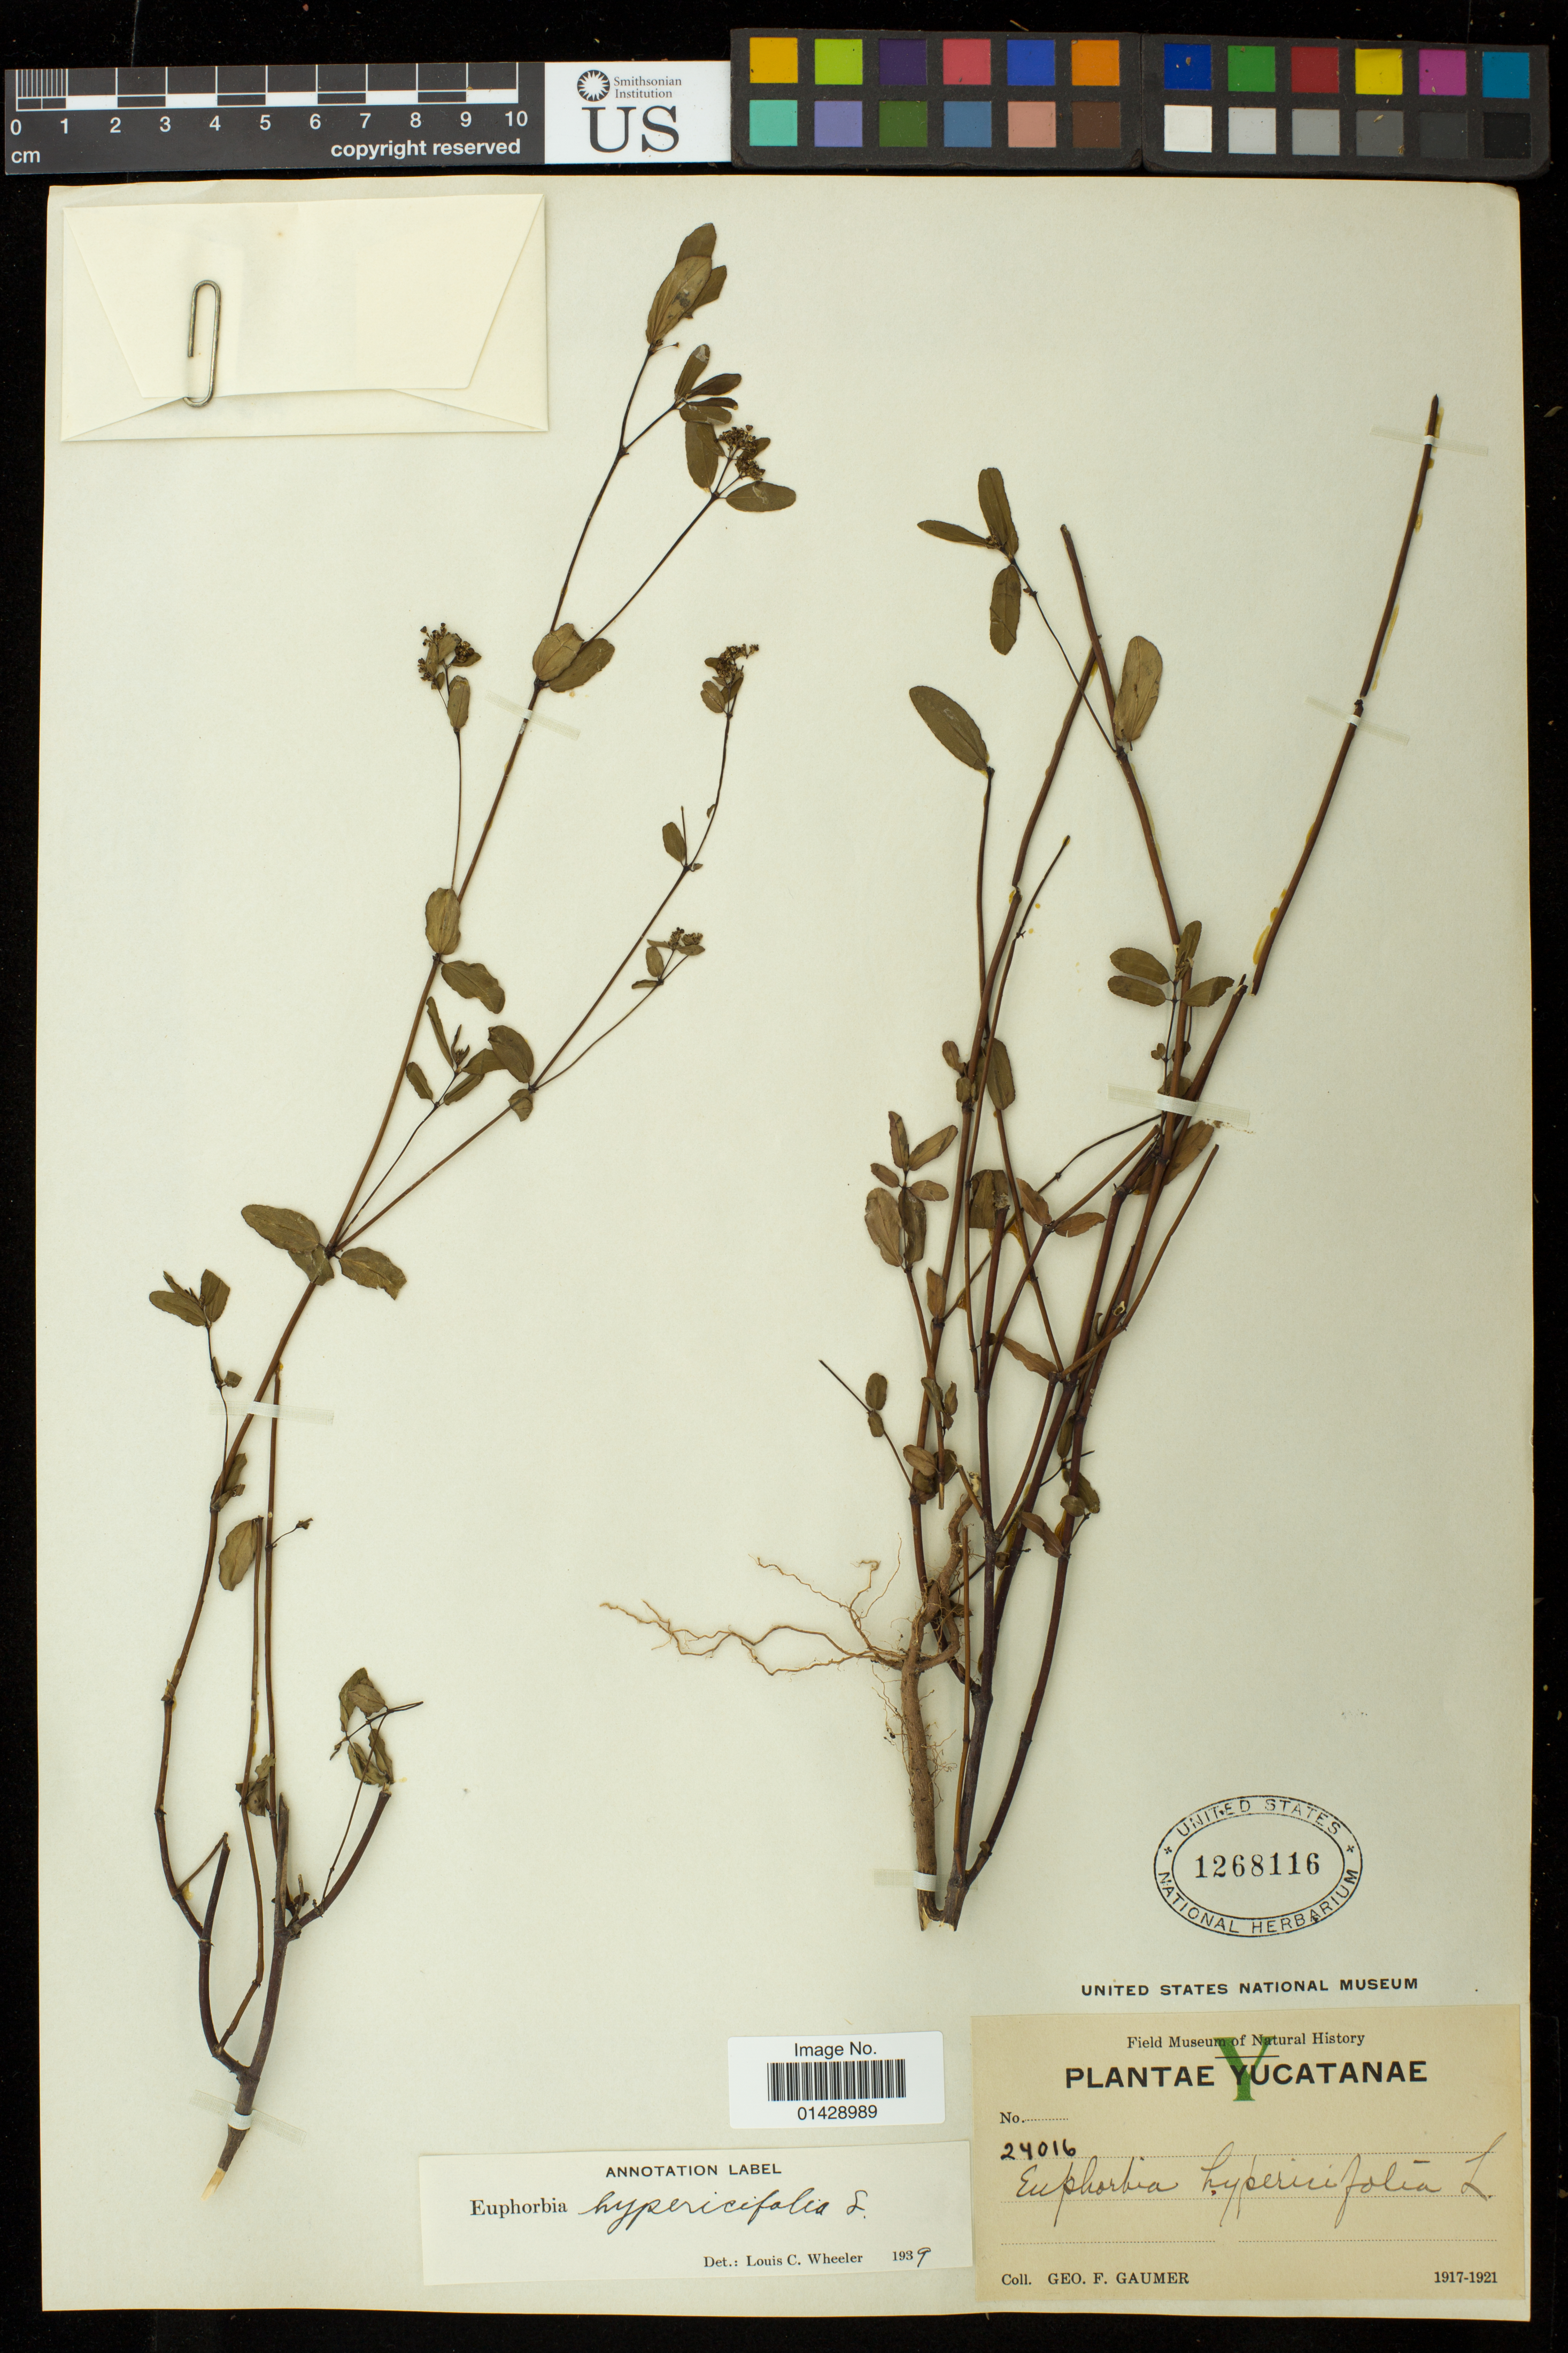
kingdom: Plantae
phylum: Tracheophyta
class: Magnoliopsida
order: Malpighiales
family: Euphorbiaceae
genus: Euphorbia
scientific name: Euphorbia hypericifolia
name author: L.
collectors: G. F. Gaumer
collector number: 24016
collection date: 1917/1921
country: Mexico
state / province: Yucatán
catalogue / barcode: US 1268116